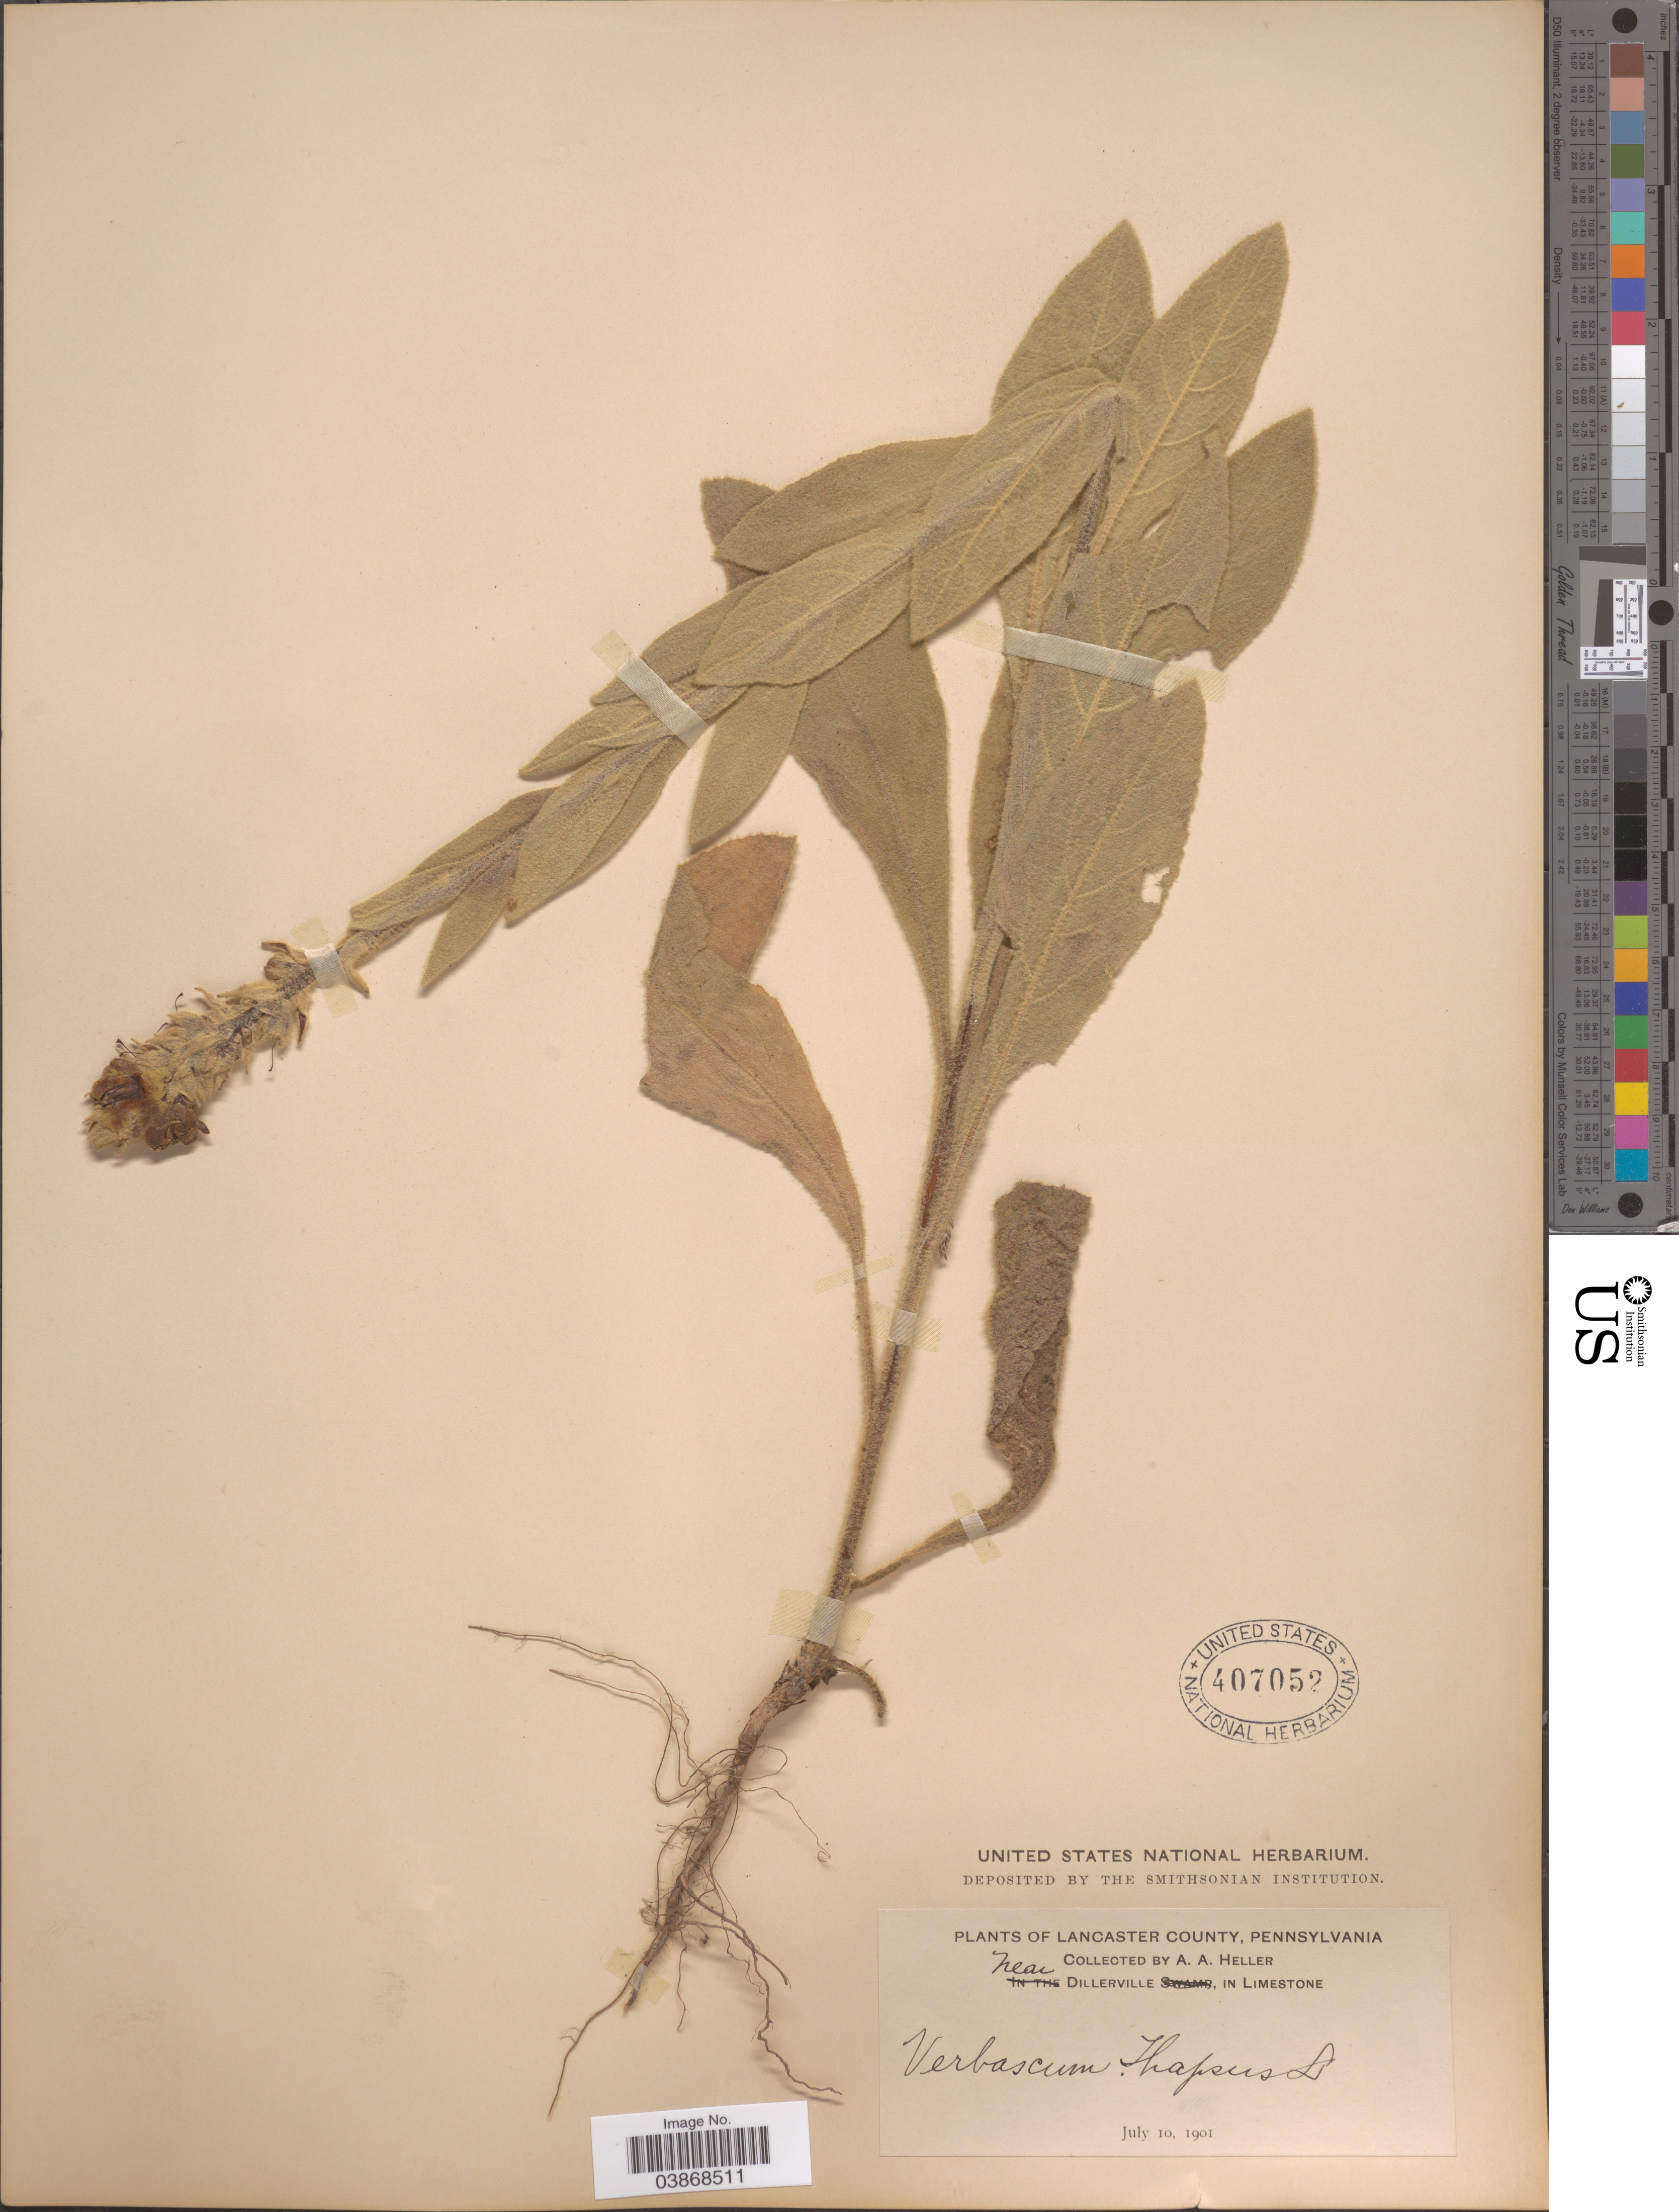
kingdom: Plantae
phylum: Tracheophyta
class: Magnoliopsida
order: Lamiales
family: Scrophulariaceae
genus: Verbascum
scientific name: Verbascum thapsus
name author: L.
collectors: A. A. Heller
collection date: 1901-07-10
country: United States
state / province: Pennsylvania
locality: Lancaster County. Near Dillerville, in Limestone.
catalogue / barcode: US 407052